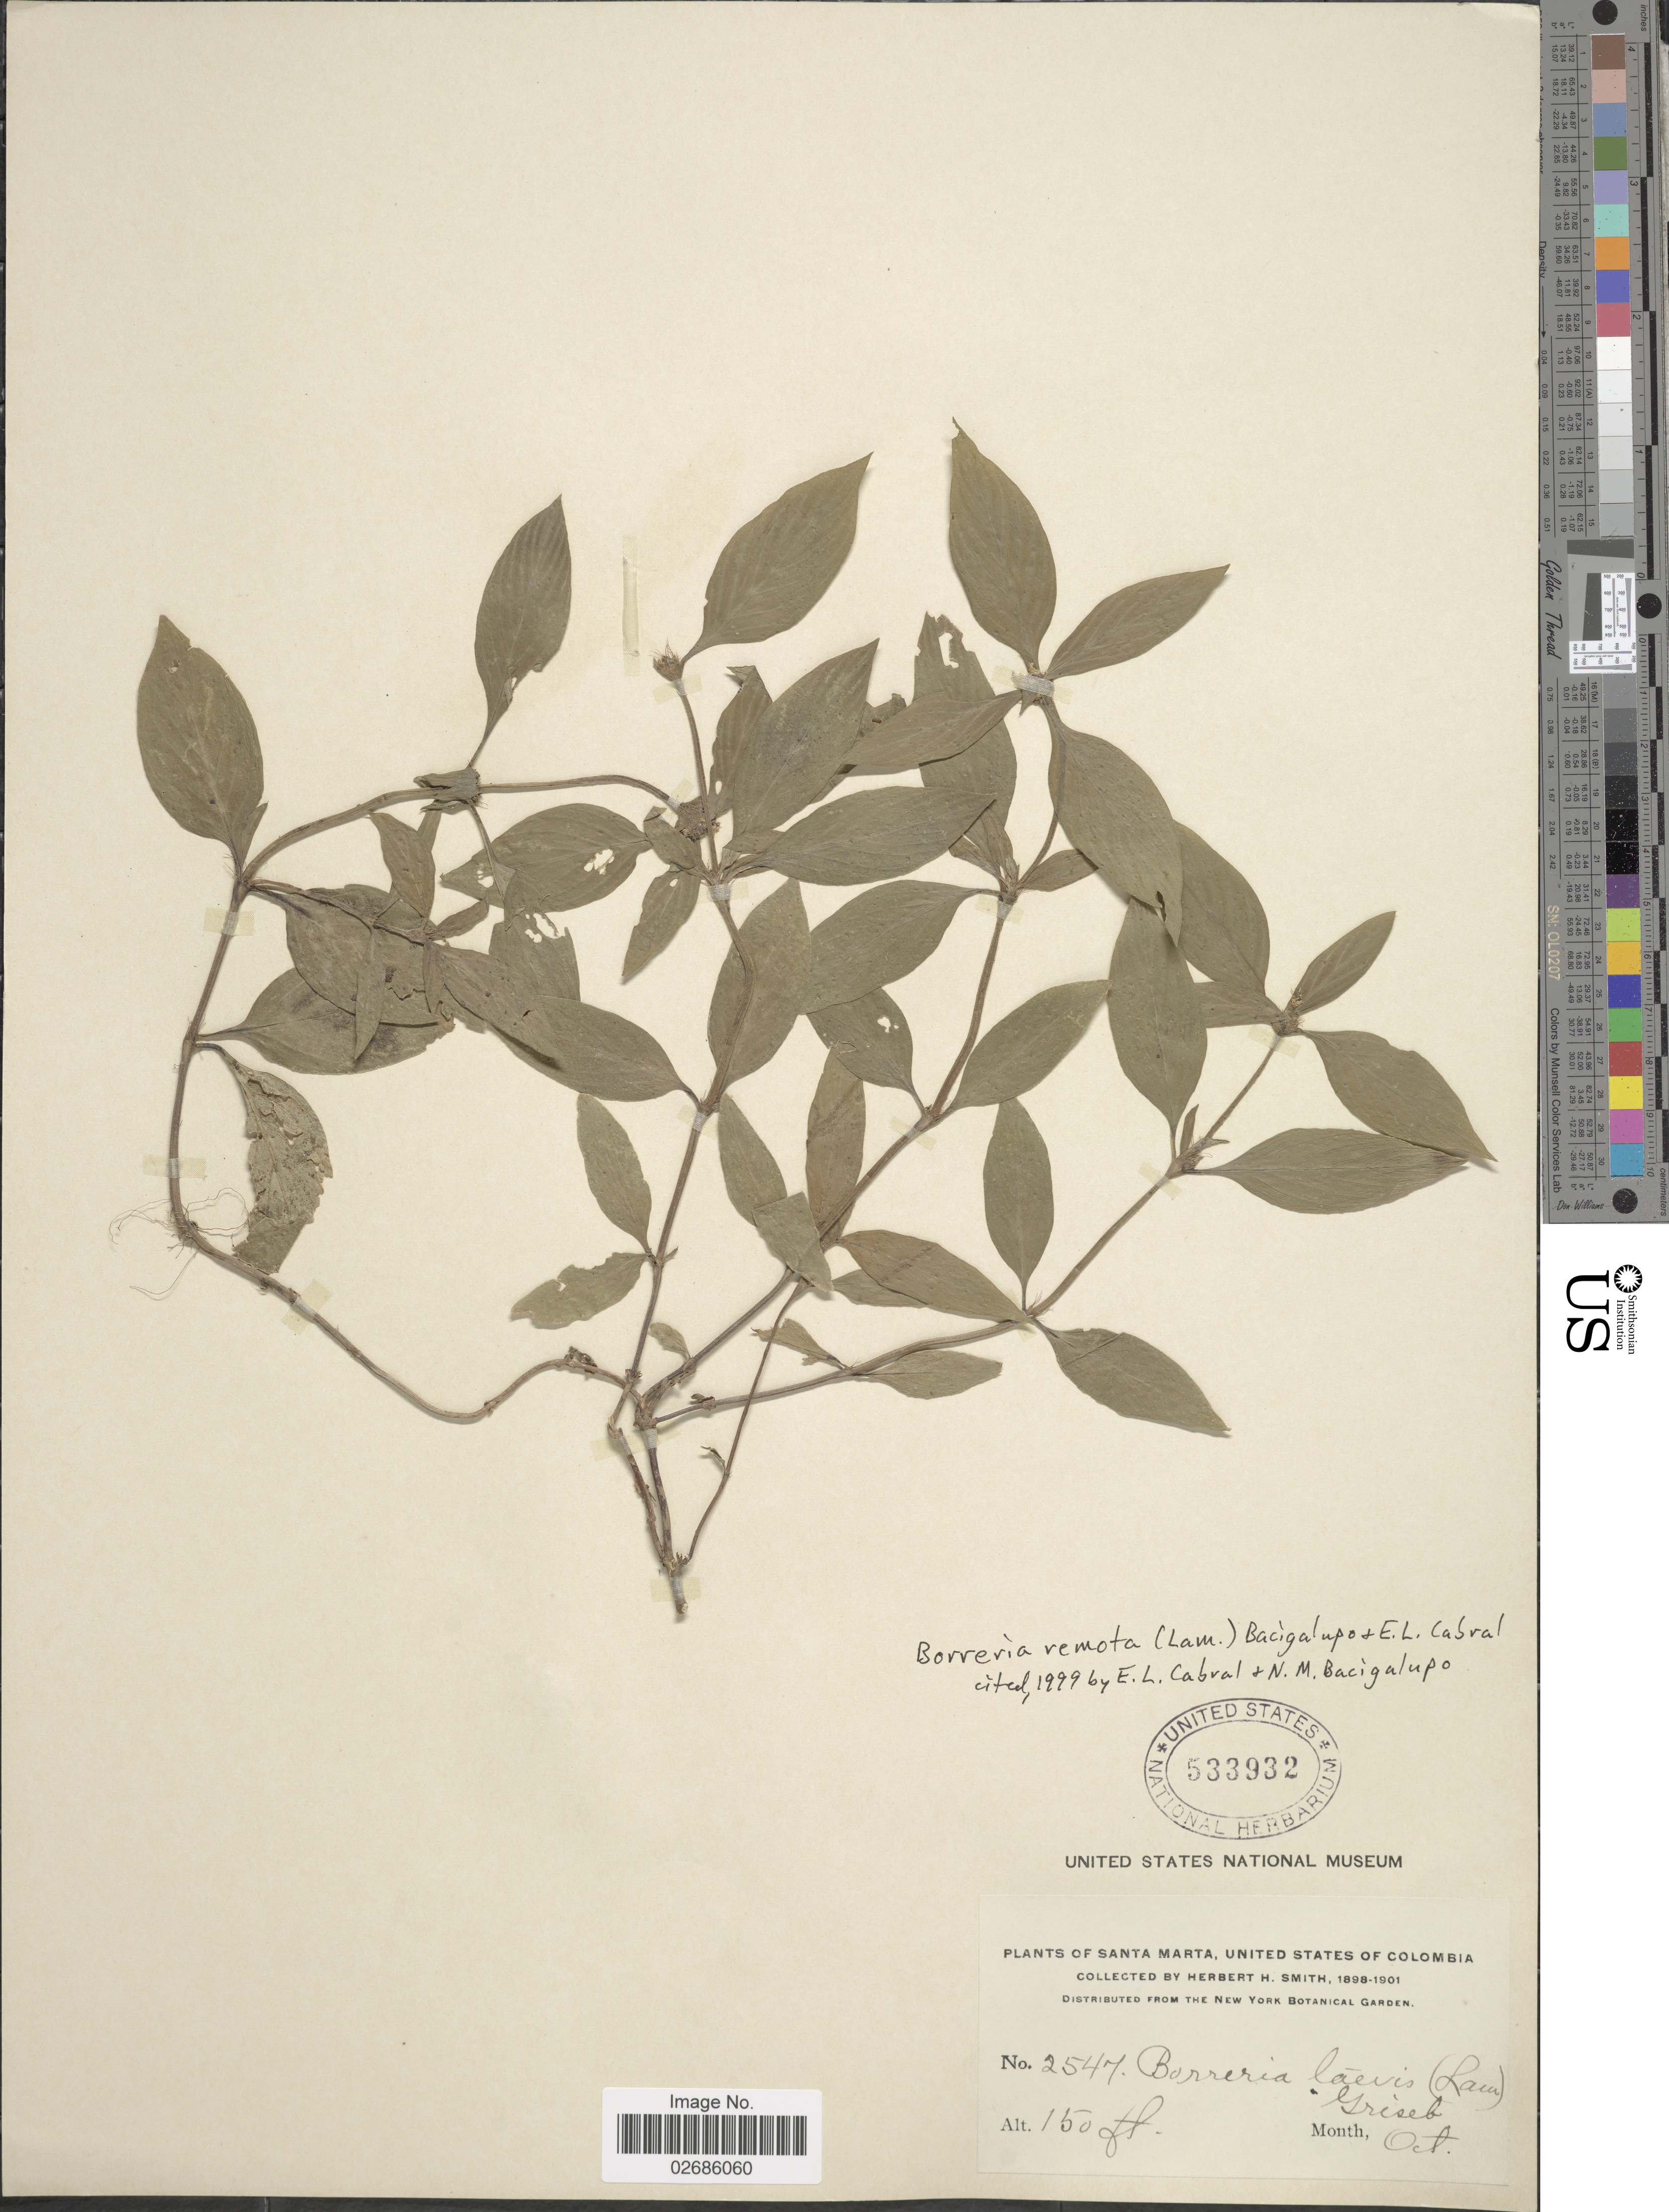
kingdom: Plantae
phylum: Tracheophyta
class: Magnoliopsida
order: Gentianales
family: Rubiaceae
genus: Borreria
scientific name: Borreria assurgens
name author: (Ruiz & Pav.) Griseb.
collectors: Herbert H. Smith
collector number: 2547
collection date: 1898-10/1901-10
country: Colombia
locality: Santa Marta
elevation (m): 46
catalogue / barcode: US 533932